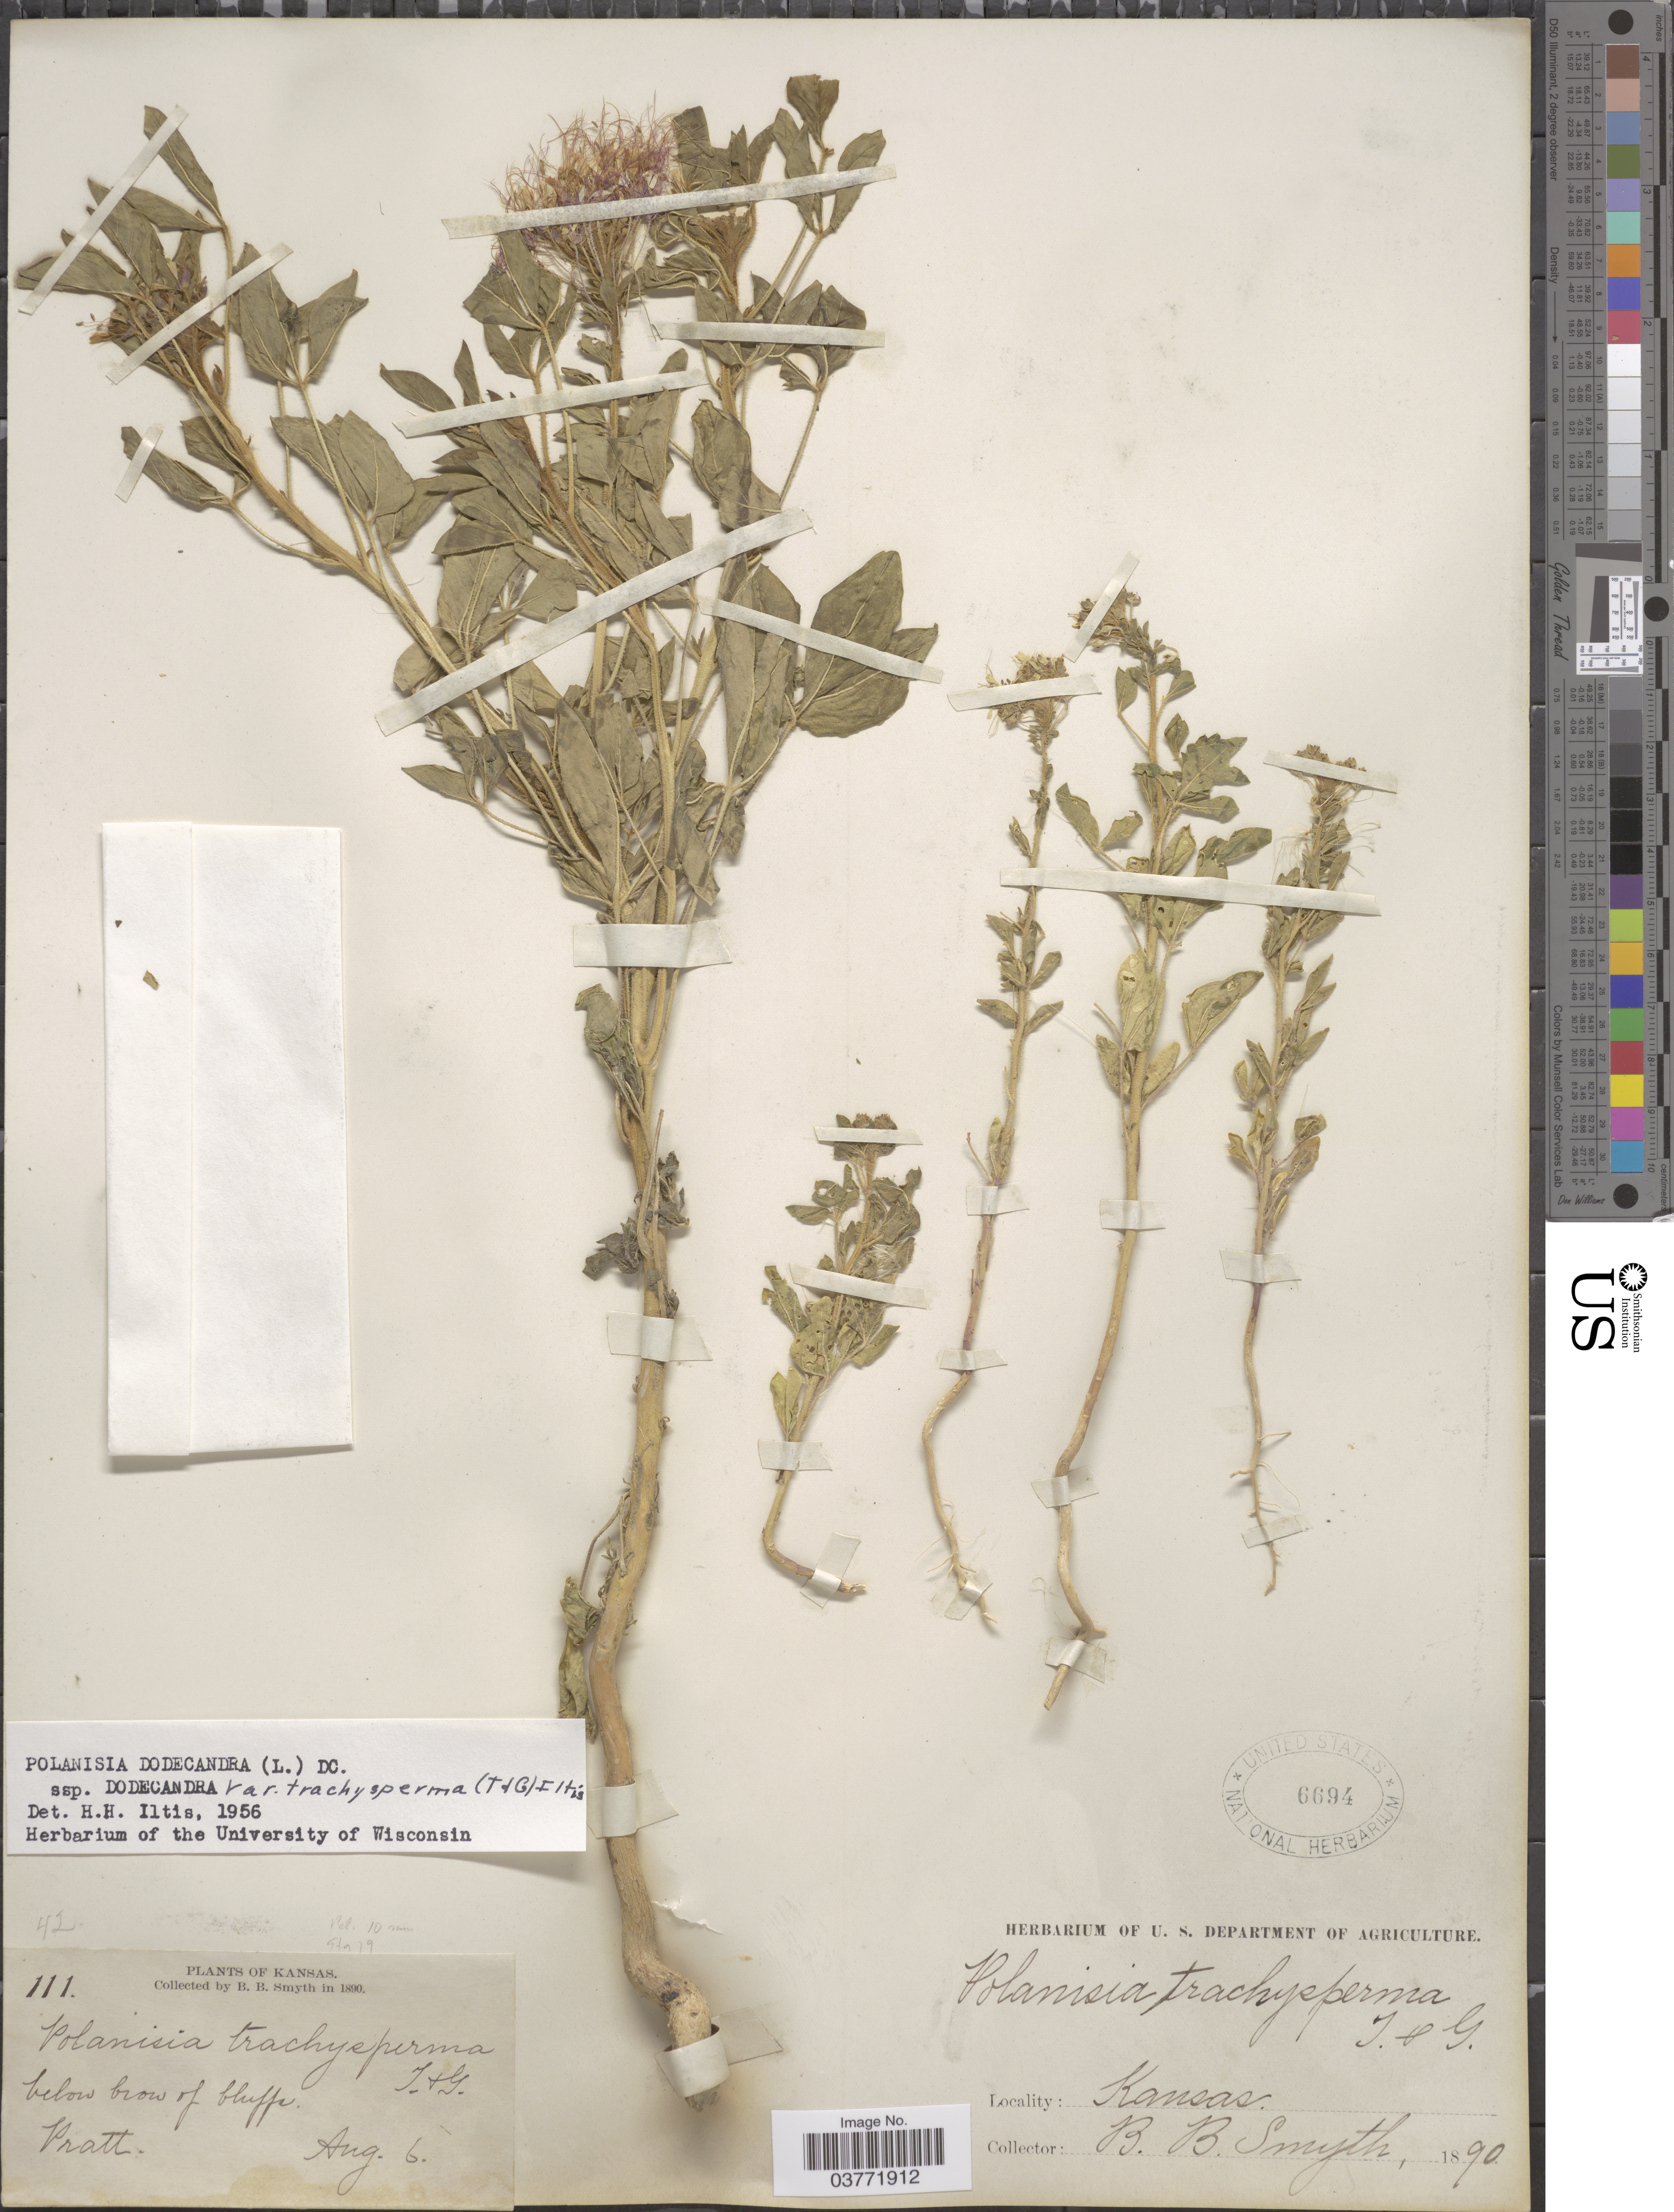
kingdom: Plantae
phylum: Tracheophyta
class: Magnoliopsida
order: Brassicales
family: Cleomaceae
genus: Polanisia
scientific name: Polanisia trachysperma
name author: Torr. & A. Gray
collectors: B. Smyth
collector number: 111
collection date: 1890-08-06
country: United States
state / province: Kansas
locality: Below brow of bluffs. Pratt.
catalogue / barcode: US 6694